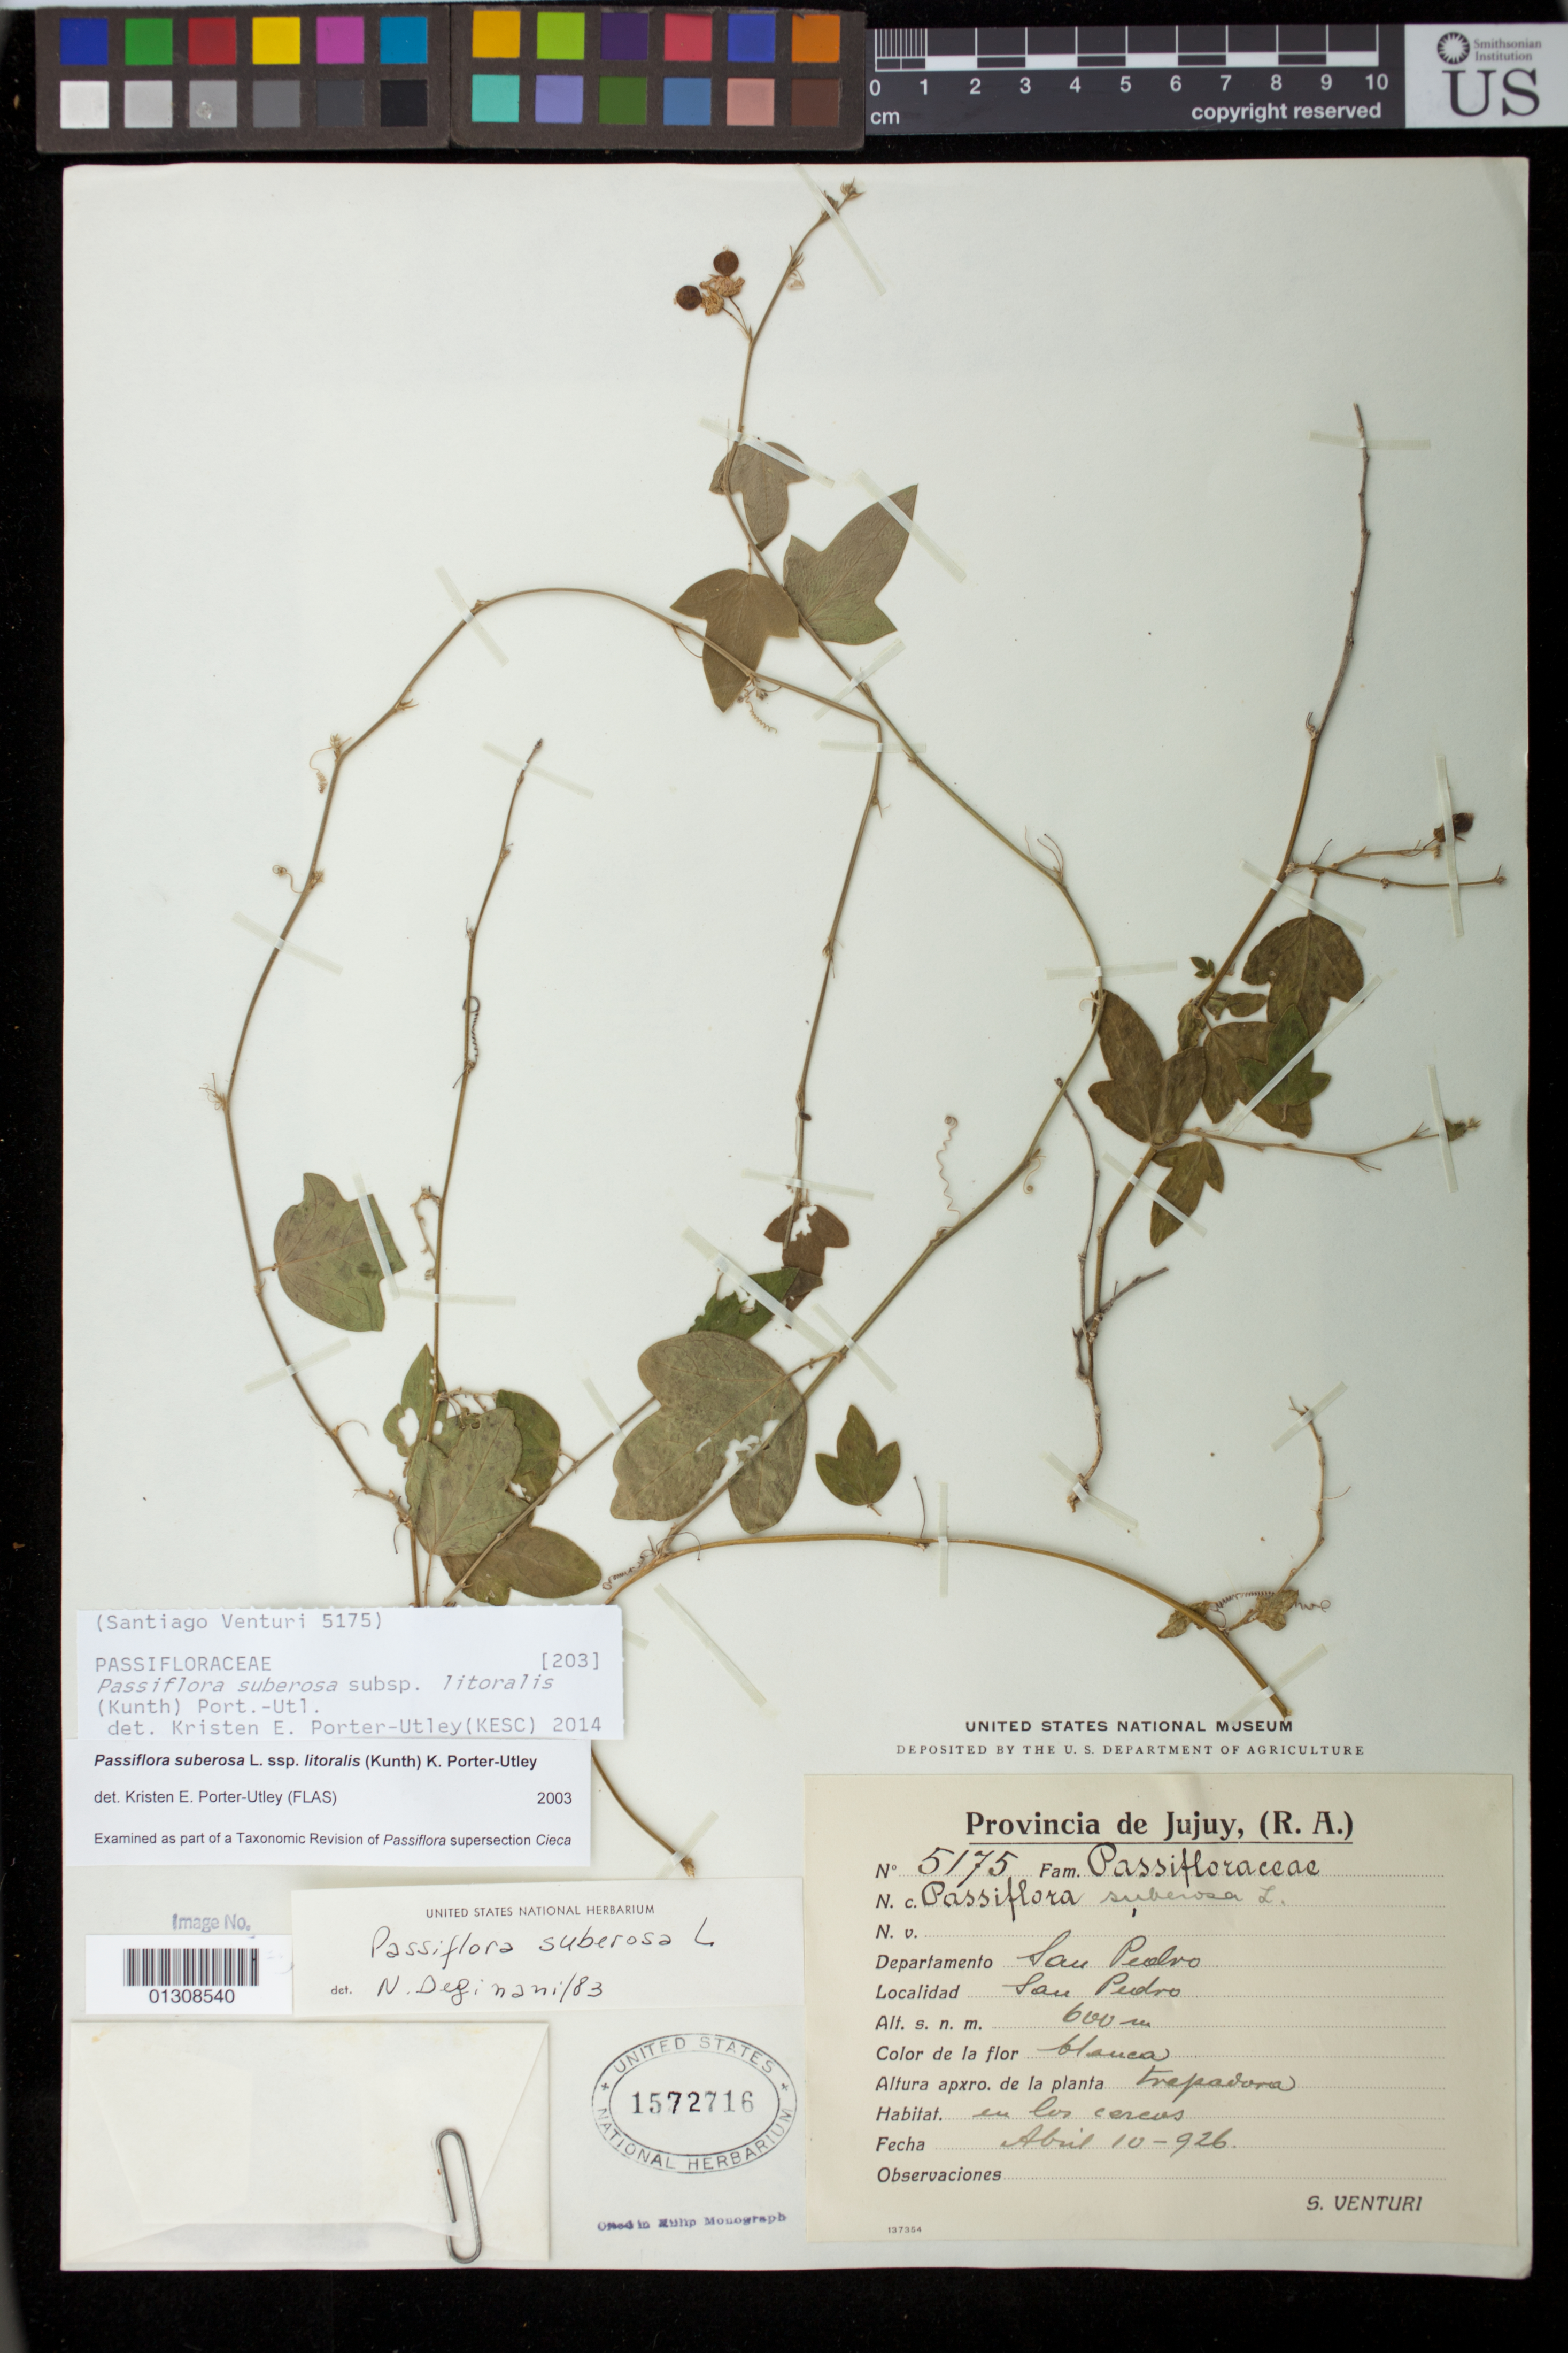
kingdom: Plantae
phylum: Tracheophyta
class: Magnoliopsida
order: Malpighiales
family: Passifloraceae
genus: Passiflora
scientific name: Passiflora suberosa subsp. suberosa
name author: L.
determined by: Porter-Utley, K. E.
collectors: R. Schreiter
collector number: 5175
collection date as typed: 10 Apr 1926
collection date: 1926-04-10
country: Argentina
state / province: Jujuy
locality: San Pedro.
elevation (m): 600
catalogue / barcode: US 1572716